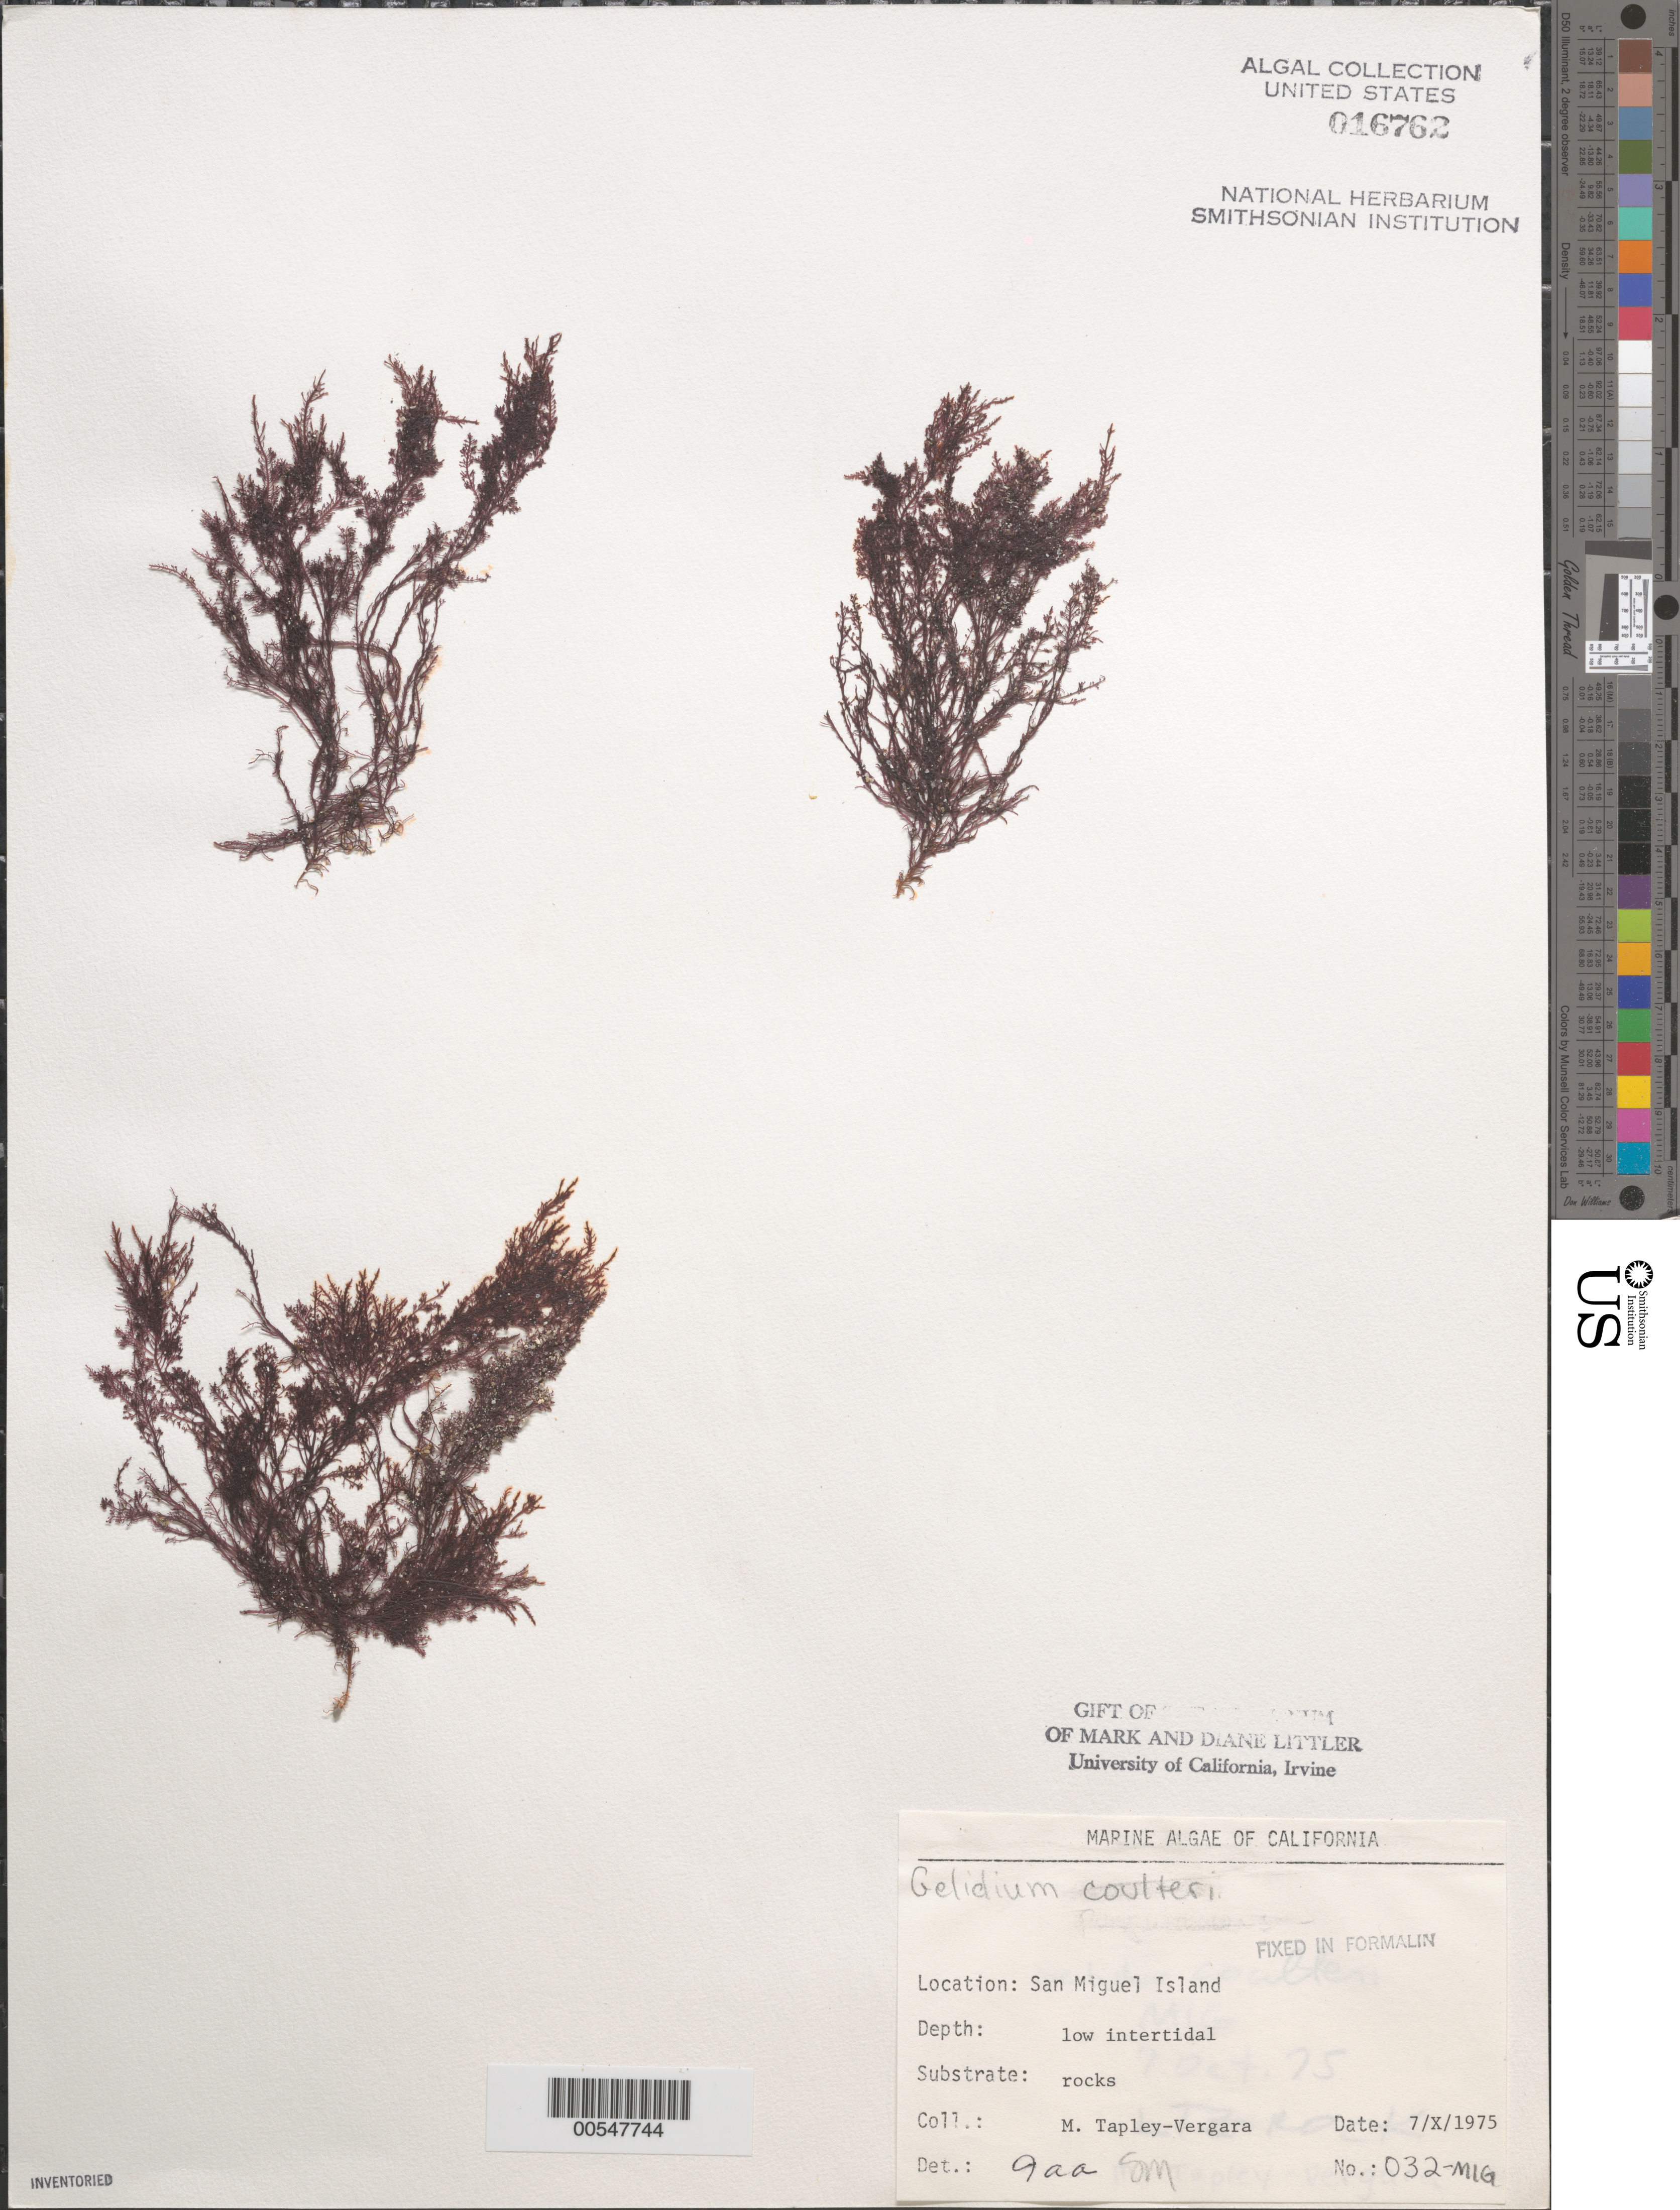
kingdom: Plantae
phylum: Rhodophyta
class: Florideophyceae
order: Gelidiales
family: Gelidiaceae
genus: Gelidium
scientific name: Gelidium coulteri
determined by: Abbott, I. A.; Murray, S. N.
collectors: M. Tapley-Vergara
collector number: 032-MIG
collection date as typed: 07 Oct 1975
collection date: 1975-10-07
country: United States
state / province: California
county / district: Santa Barbara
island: San Miguel Island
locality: Cuyler Harbor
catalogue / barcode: US 16762